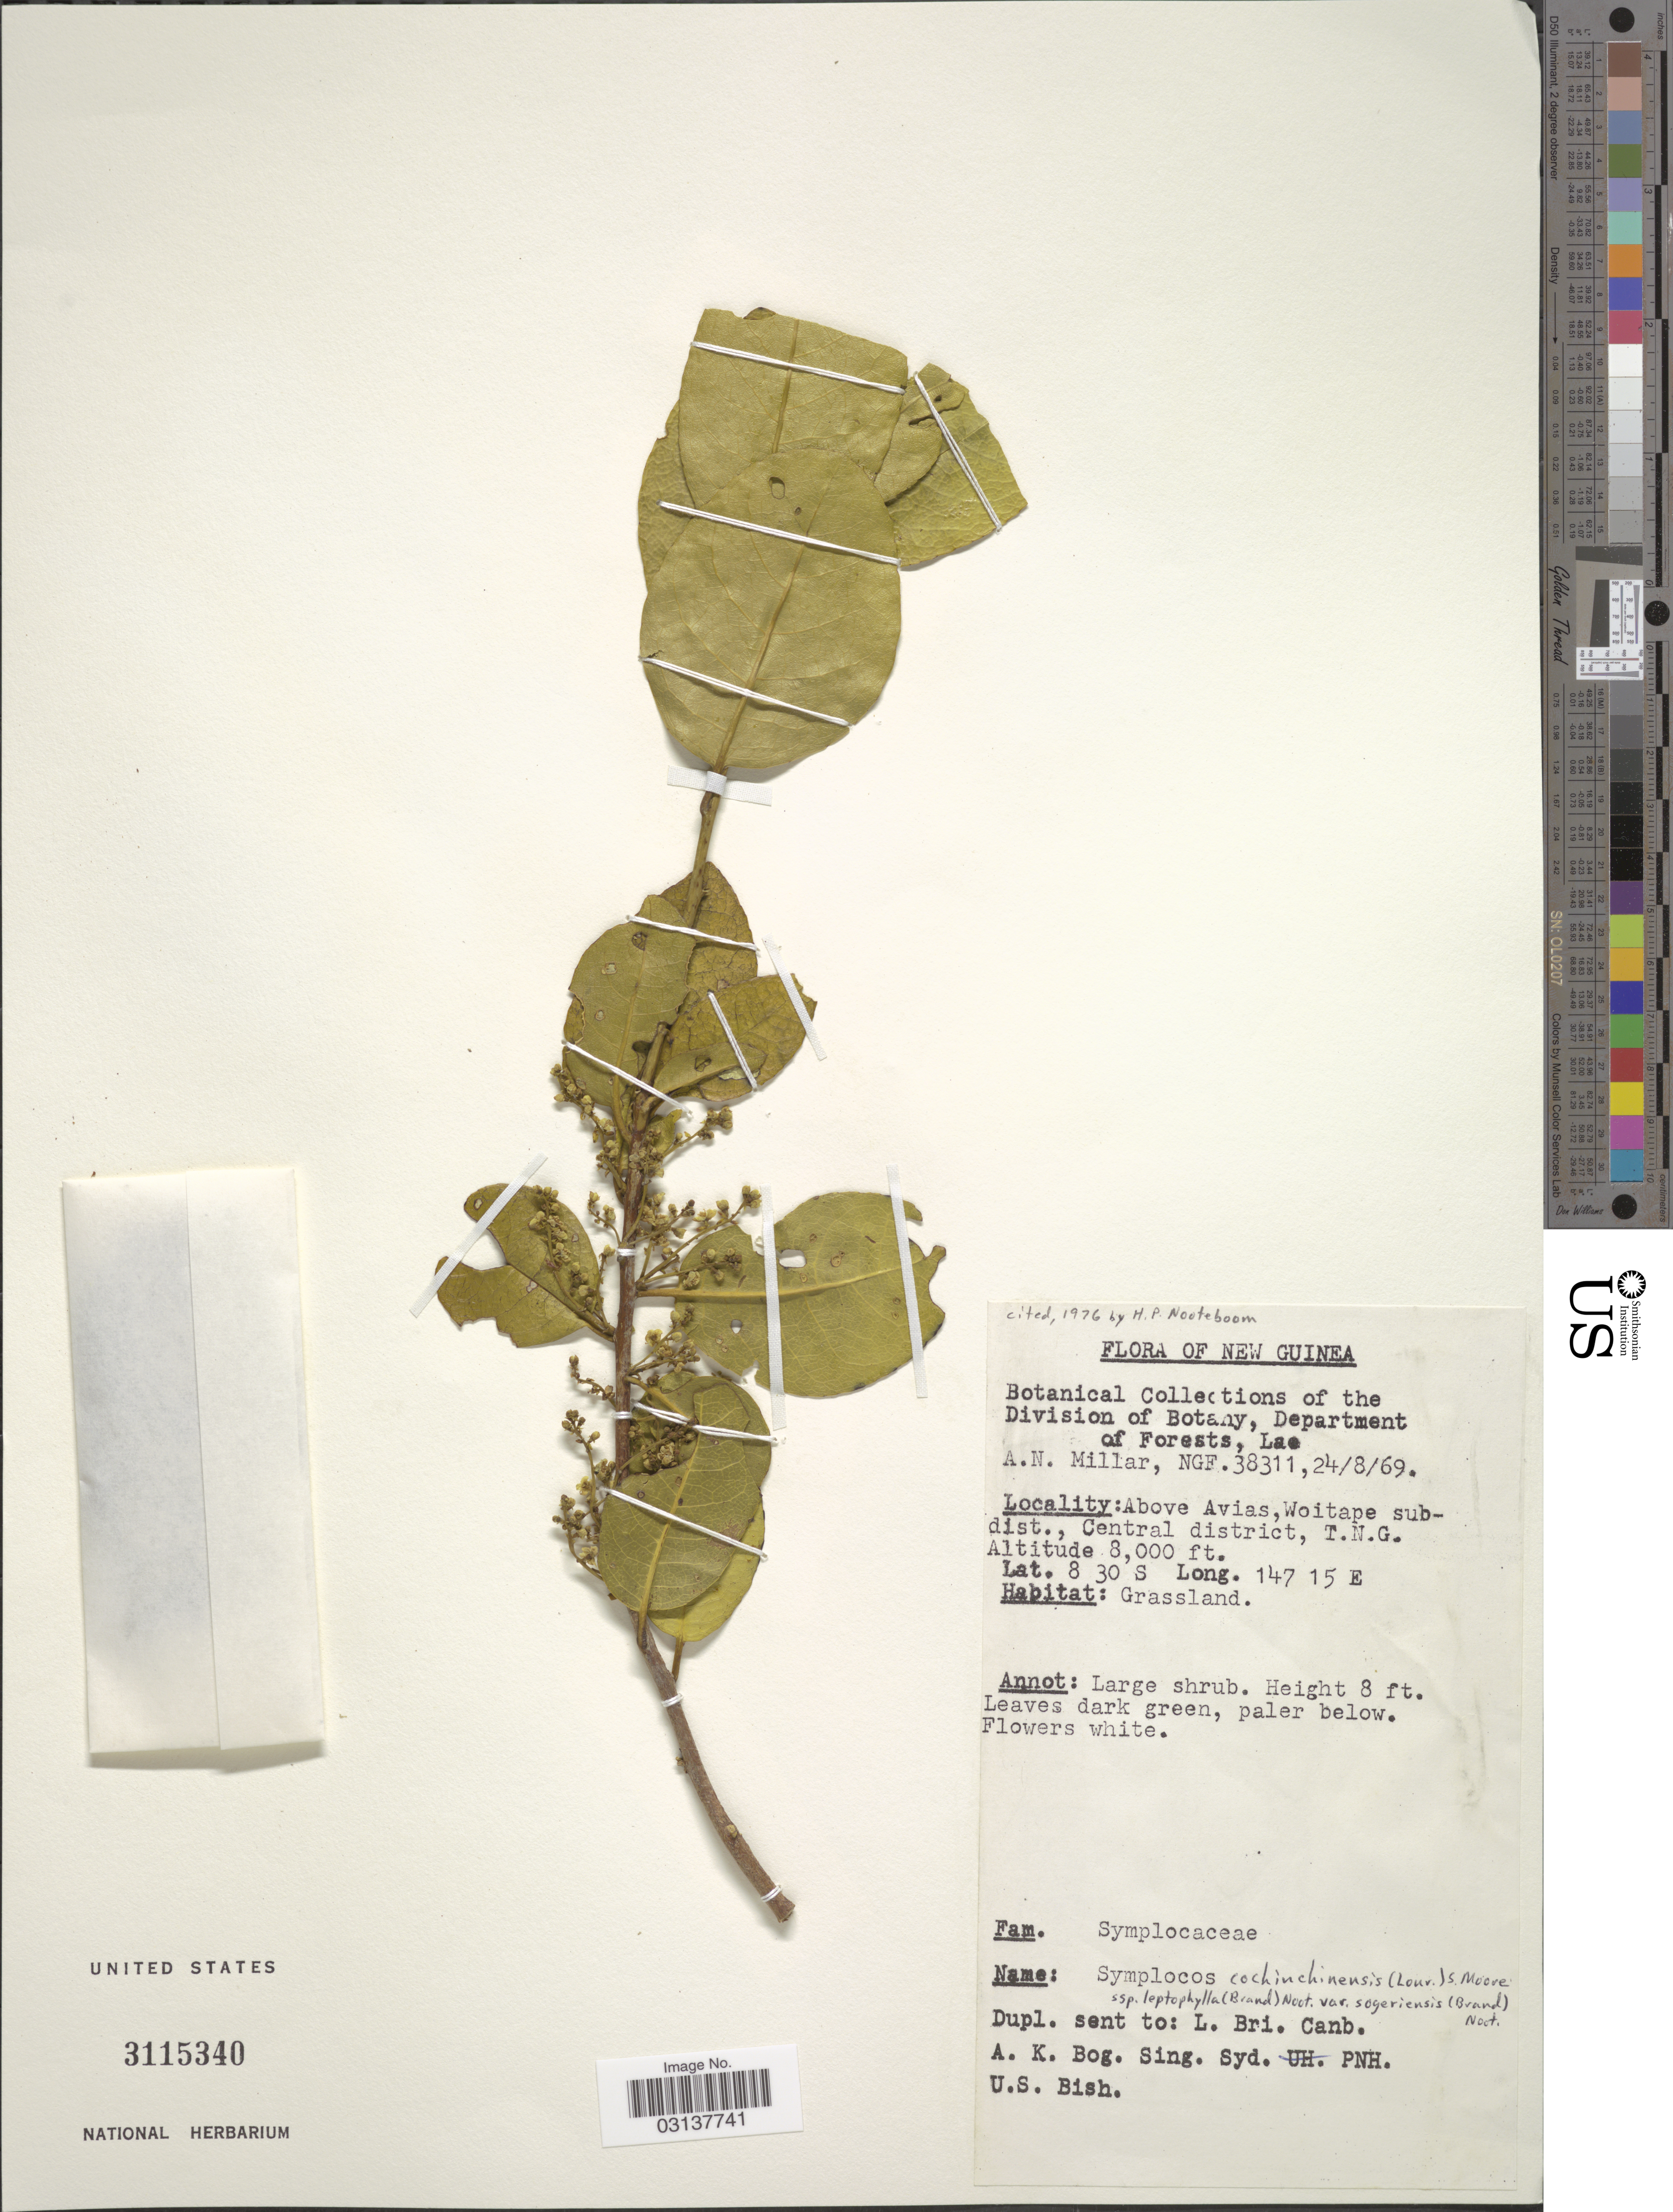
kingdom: Plantae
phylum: Tracheophyta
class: Magnoliopsida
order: Ericales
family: Symplocaceae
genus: Symplocos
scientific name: Symplocos cochinchinensis var. sogeriensis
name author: (Brand) Noot.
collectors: A. Millar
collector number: NGF 38311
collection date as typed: Transcribed d/m/y: 24/8/69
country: Papua New Guinea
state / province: Central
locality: New Guinea, Above Avias, Woitape subdist., Central district, T.N.G.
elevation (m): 2438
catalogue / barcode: US 3115340